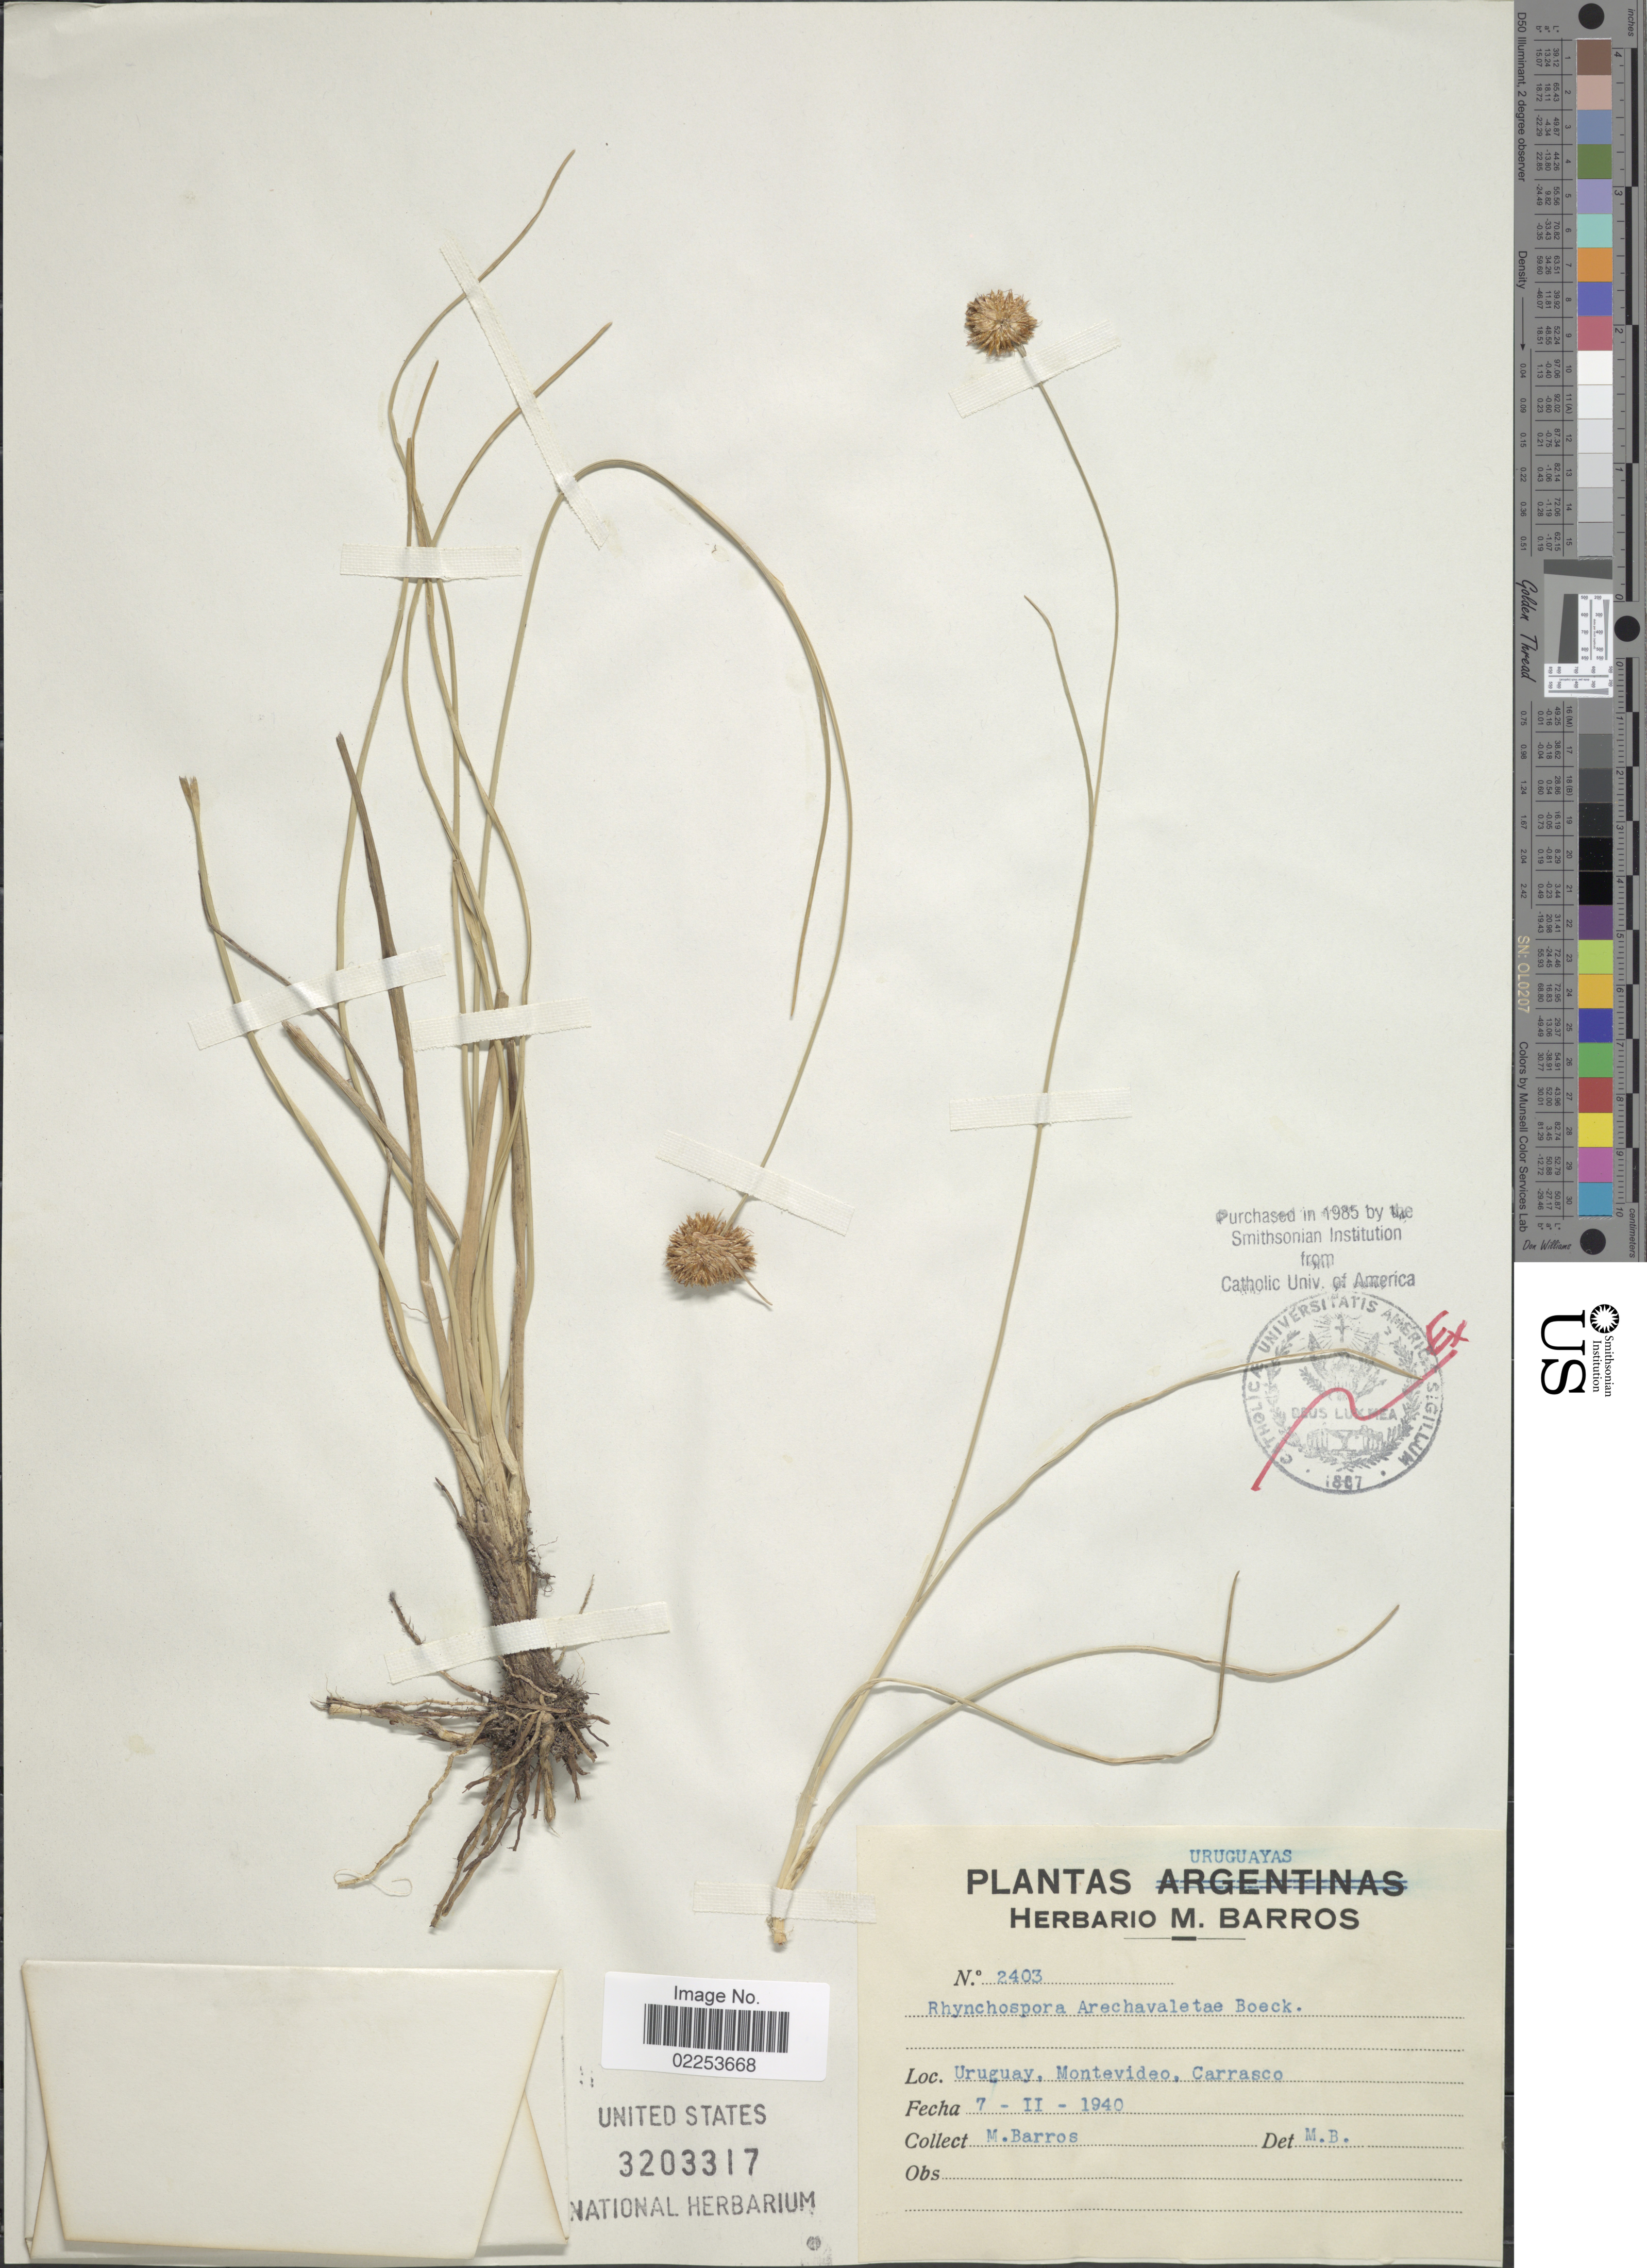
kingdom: Plantae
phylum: Tracheophyta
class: Liliopsida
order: Poales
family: Cyperaceae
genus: Rhynchospora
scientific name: Rhynchospora arechavaletae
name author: Boeckeler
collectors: M. Barros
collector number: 2403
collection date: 1940-02-07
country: Uruguay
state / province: Montevideo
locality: Uruguay, Montevideo, Carrasco.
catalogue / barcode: US 3203317